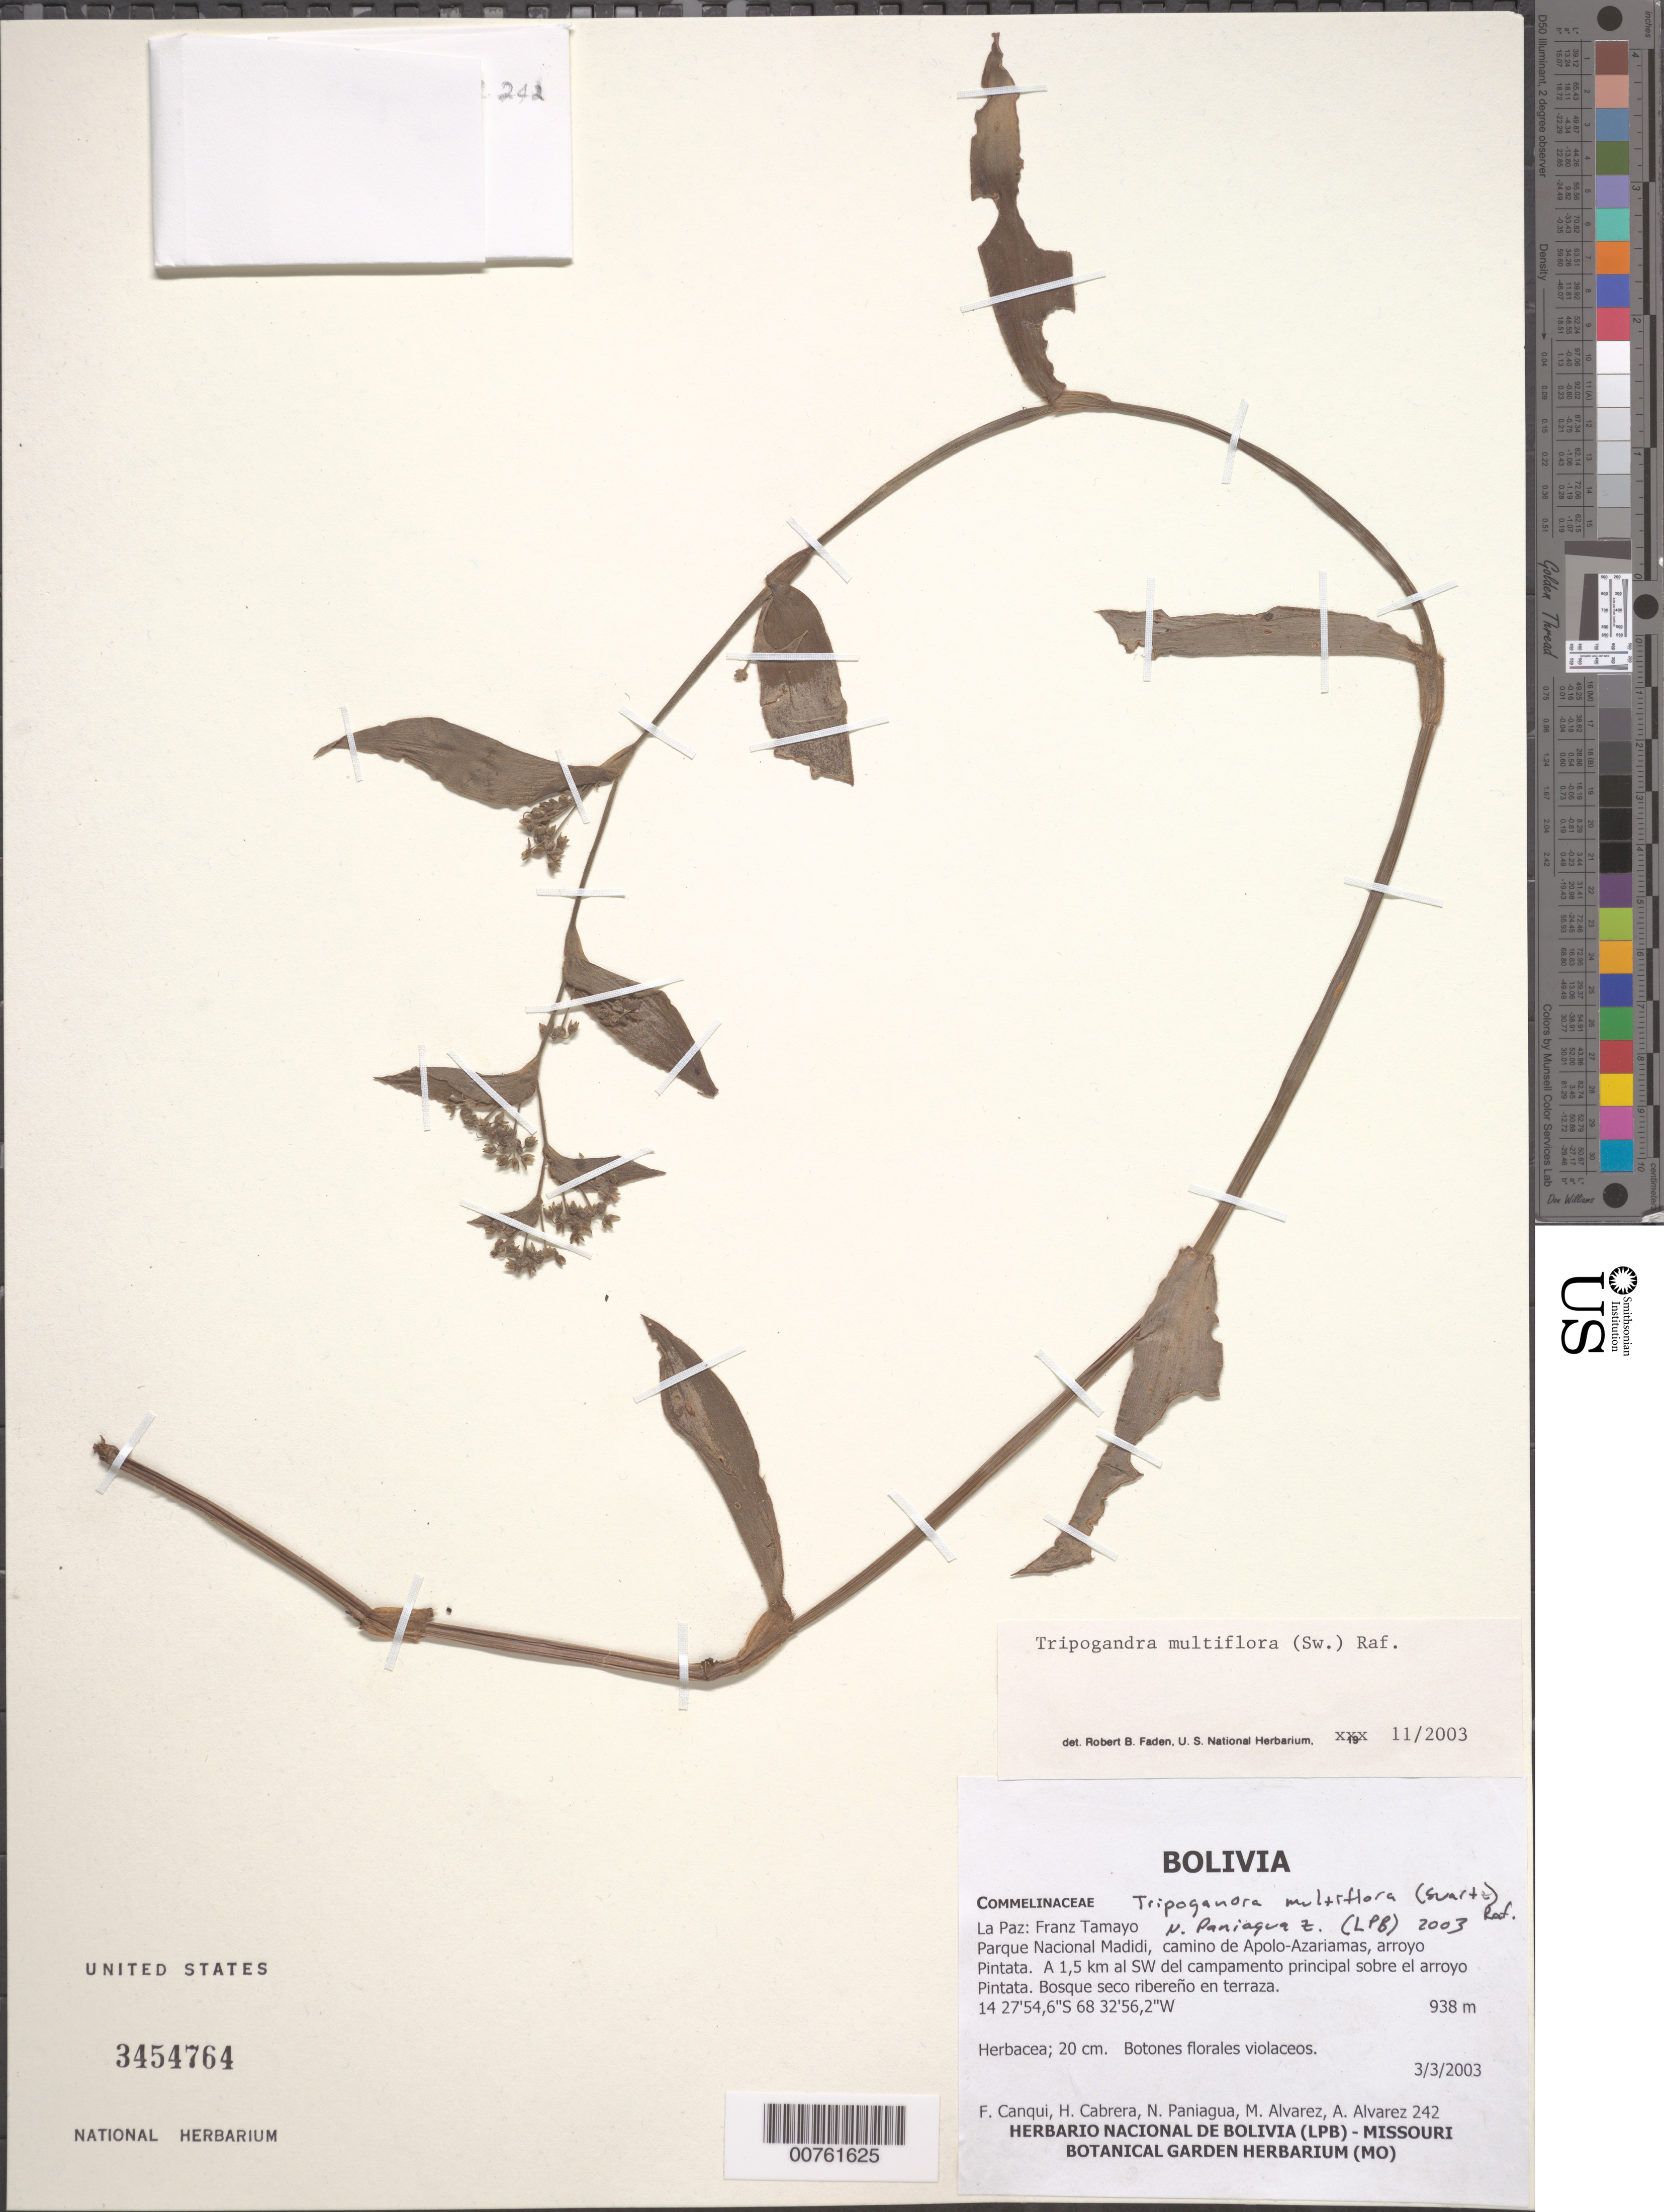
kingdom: Plantae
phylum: Tracheophyta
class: Liliopsida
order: Commelinales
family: Commelinaceae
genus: Tripogandra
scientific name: Tripogandra multiflora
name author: (Sw.) Raf.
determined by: Faden, Robert B., (US), Smithsonian Institution - National Museum of Natural History (UNITED STATES)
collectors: F. Canqui, H. Cabrera, N. Paniagua, M. Alvarez & A. Álvarez de Zayas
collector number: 242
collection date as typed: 03 Mar 2003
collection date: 2003-03-03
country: Bolivia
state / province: La Paz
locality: Franz Tamayo Parque Nacional Madidi, Camino de Apolo-Azariamas, Arroyo Pintata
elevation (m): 938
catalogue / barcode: US 3454764